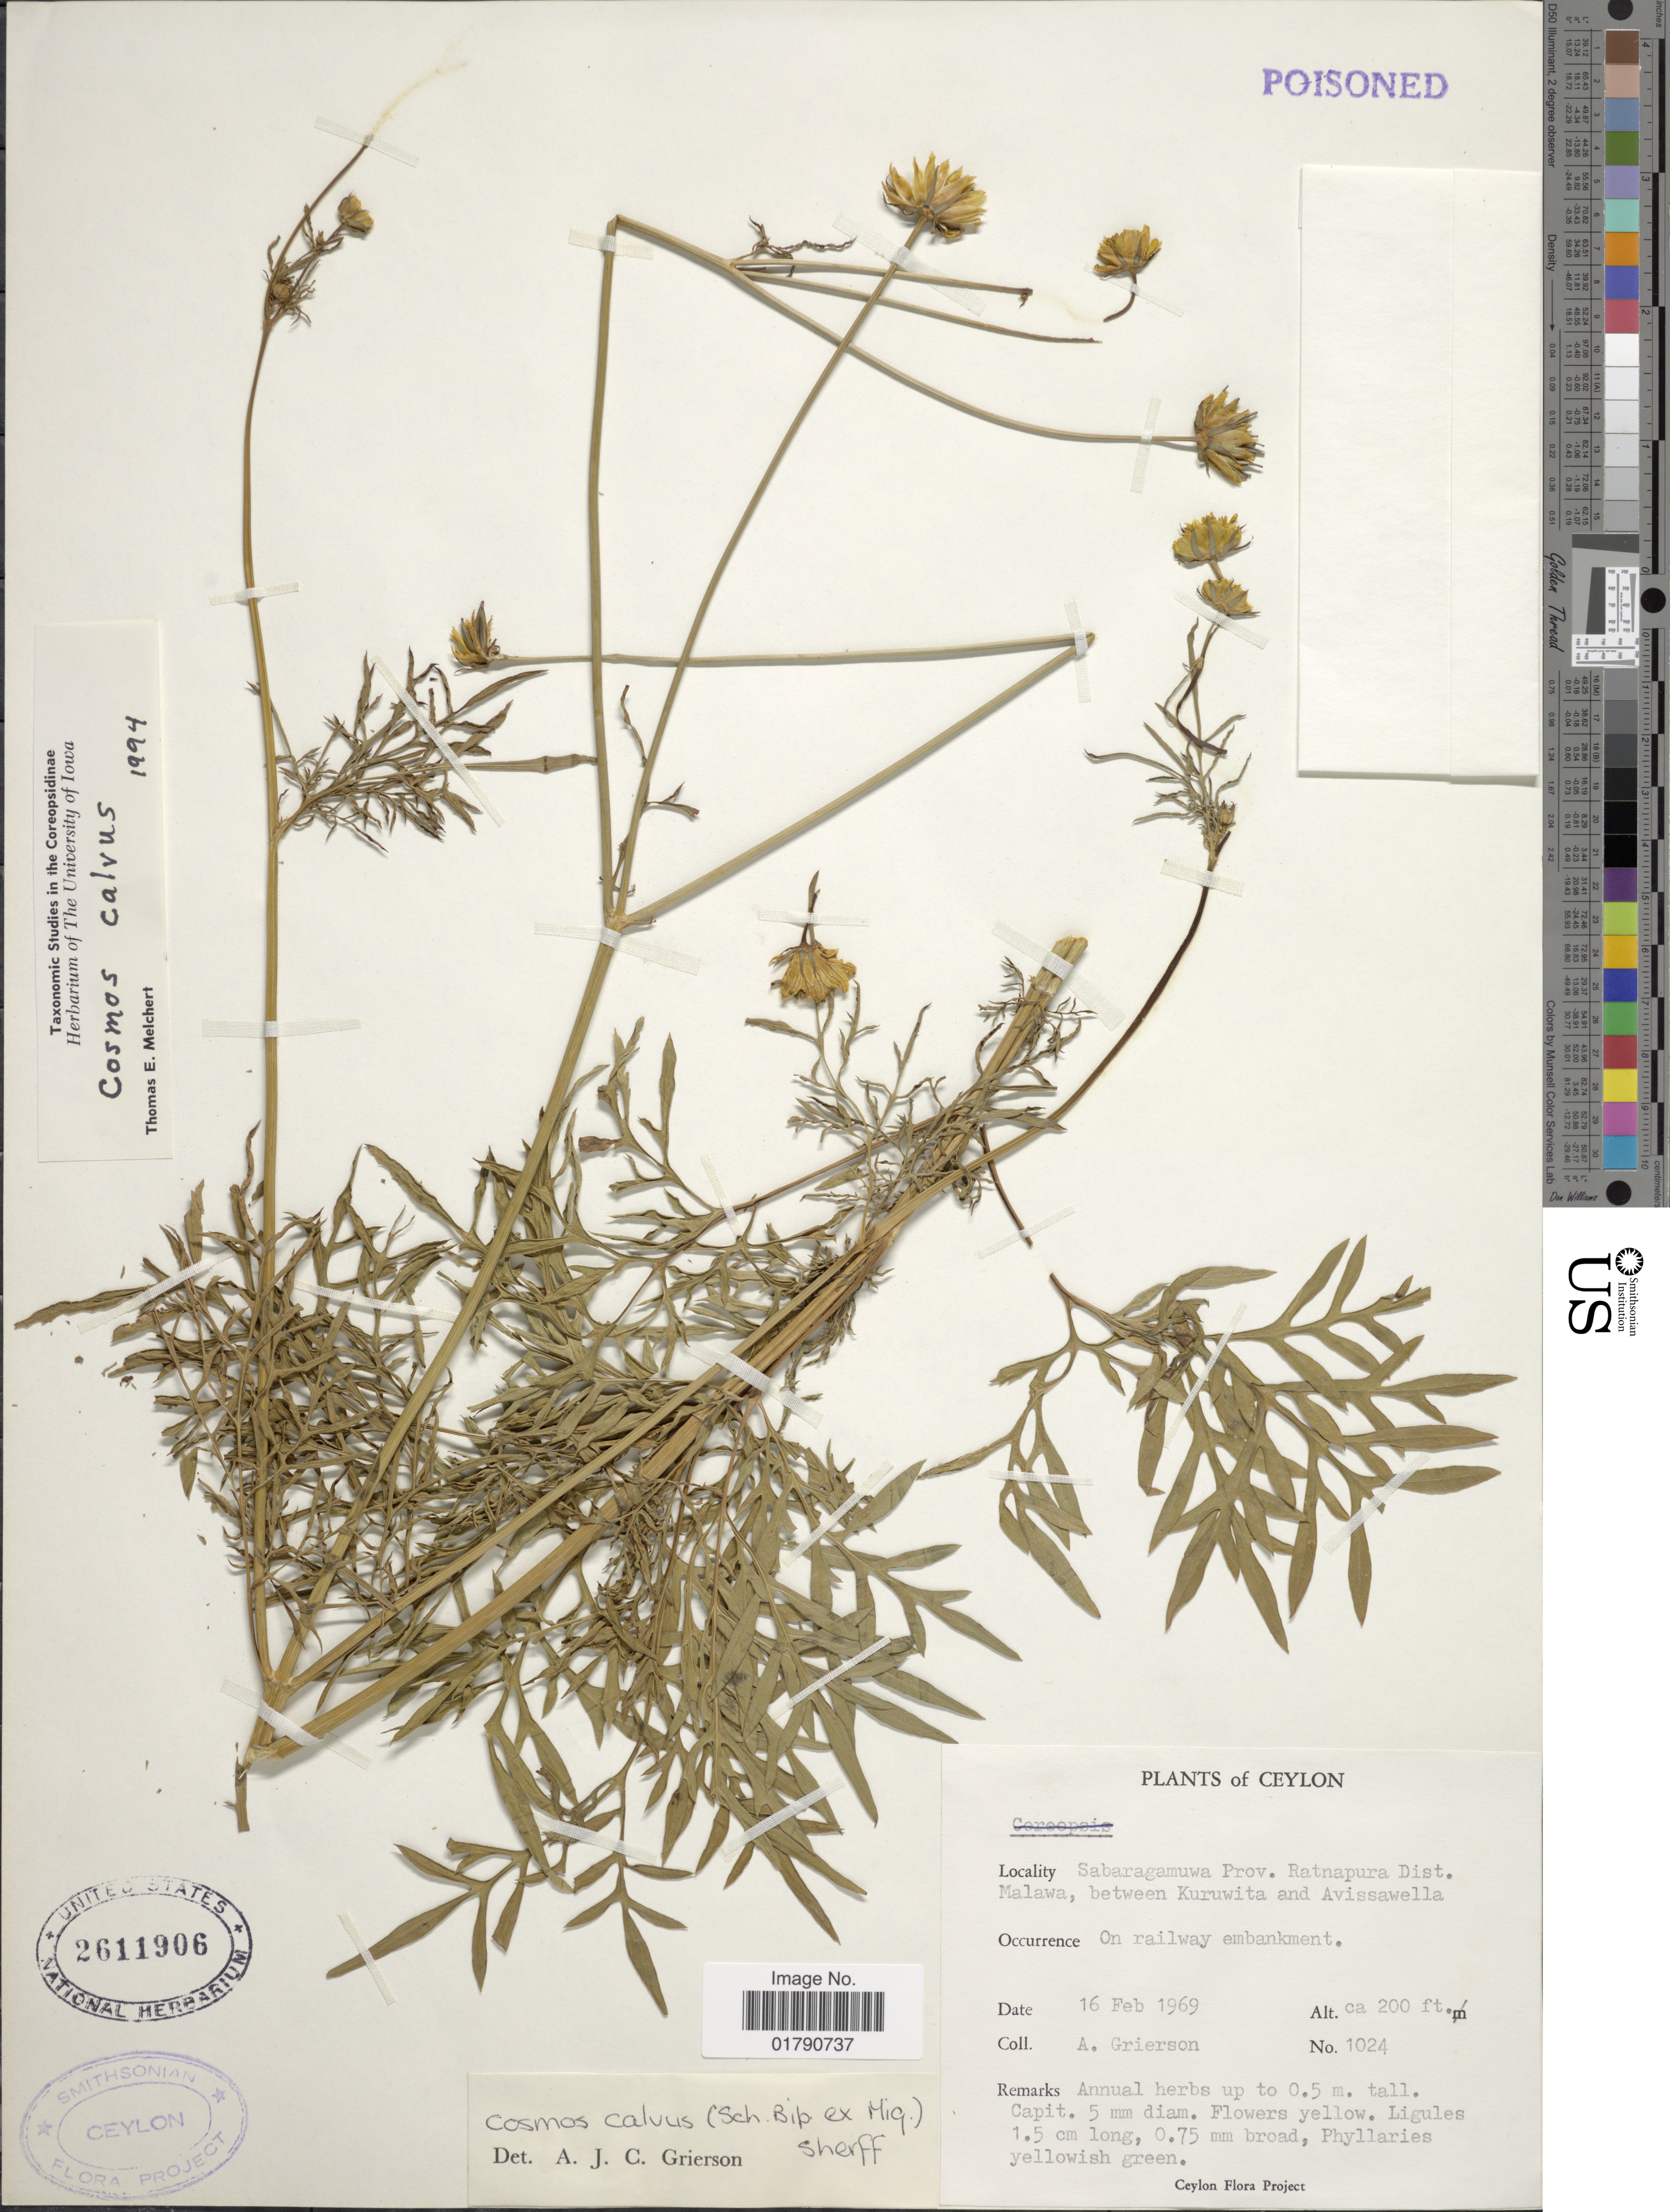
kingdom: Plantae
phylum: Tracheophyta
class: Magnoliopsida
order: Asterales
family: Asteraceae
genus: Cosmos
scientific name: Cosmos calvus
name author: (Sch. Bip. ex Miq.) Sherff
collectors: A. Grierson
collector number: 1024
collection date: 1969-02-16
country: Sri Lanka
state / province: Sabaragamuwa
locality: Ceylon, Ratnapura Dist., Malawa, between Kuruwita and Avissawella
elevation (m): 61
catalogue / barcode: US 2611906